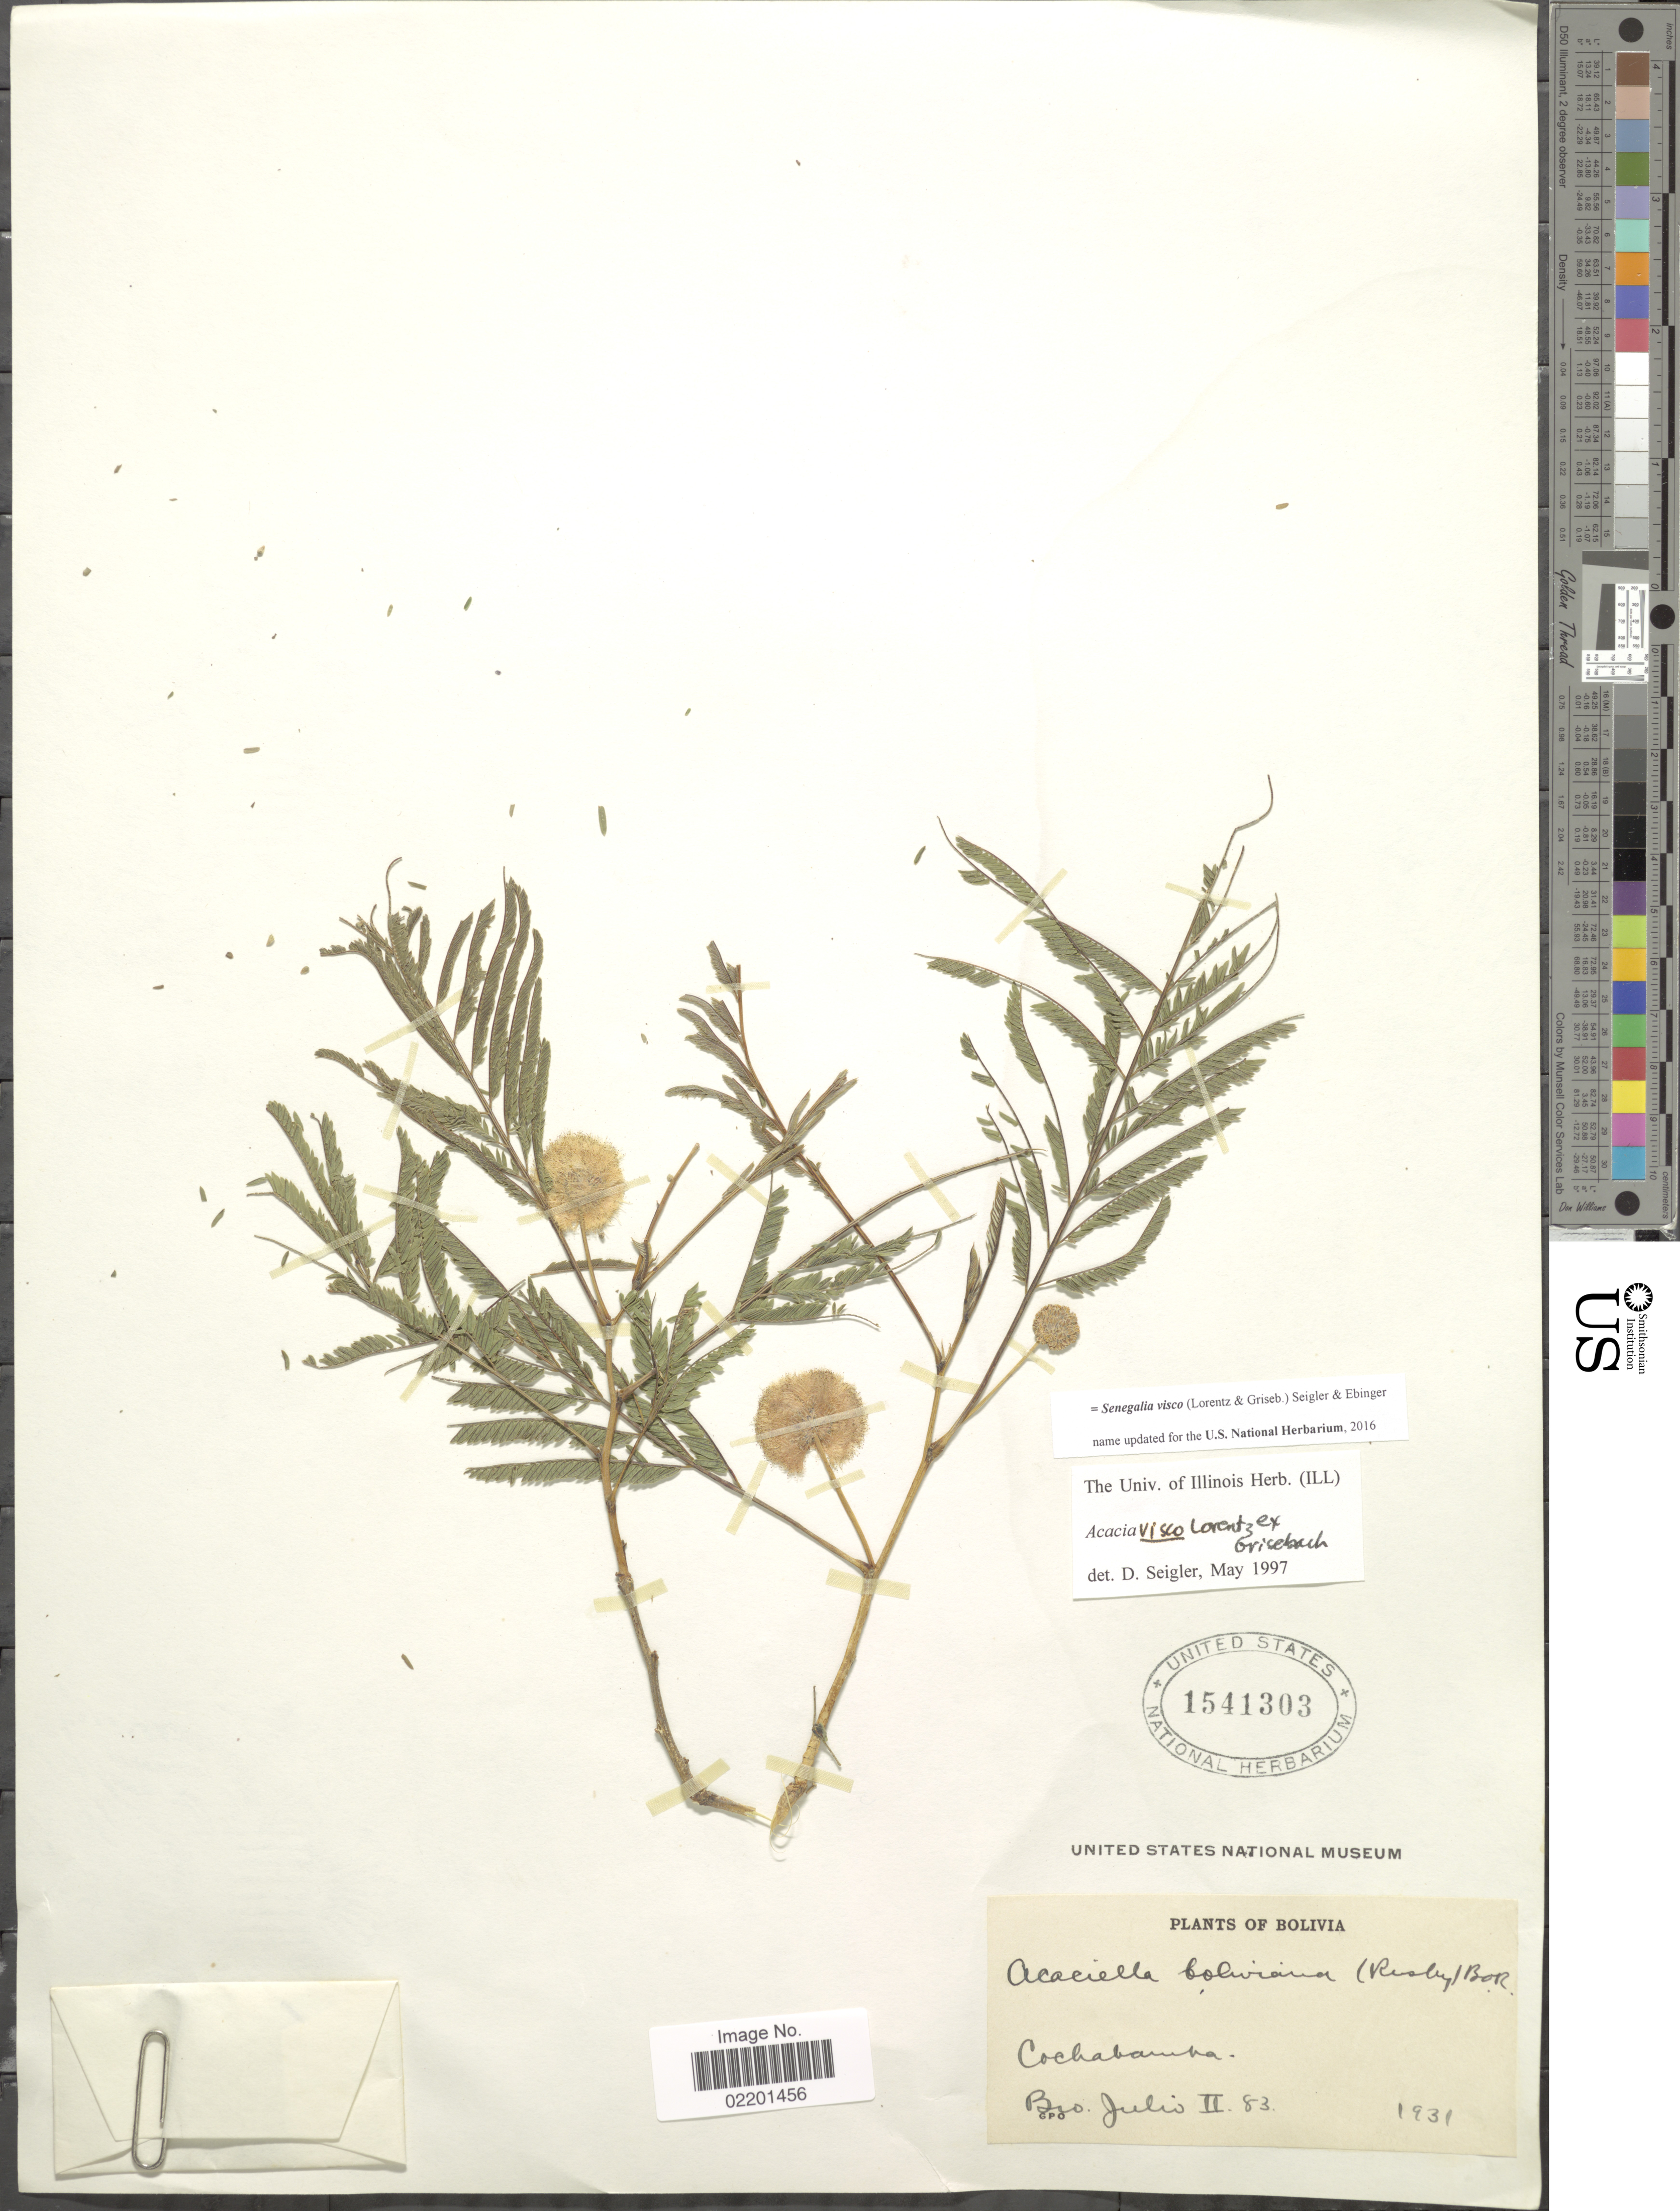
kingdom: Plantae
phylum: Tracheophyta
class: Magnoliopsida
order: Fabales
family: Fabaceae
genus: Parasenegalia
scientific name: Parasenegalia visco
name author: (Lorentz ex Griseb.) Seigler & Ebinger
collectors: Bro. Julio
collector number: II83*?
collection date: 1931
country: Bolivia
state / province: Cochabamba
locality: Cochabamba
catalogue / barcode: US 1541303